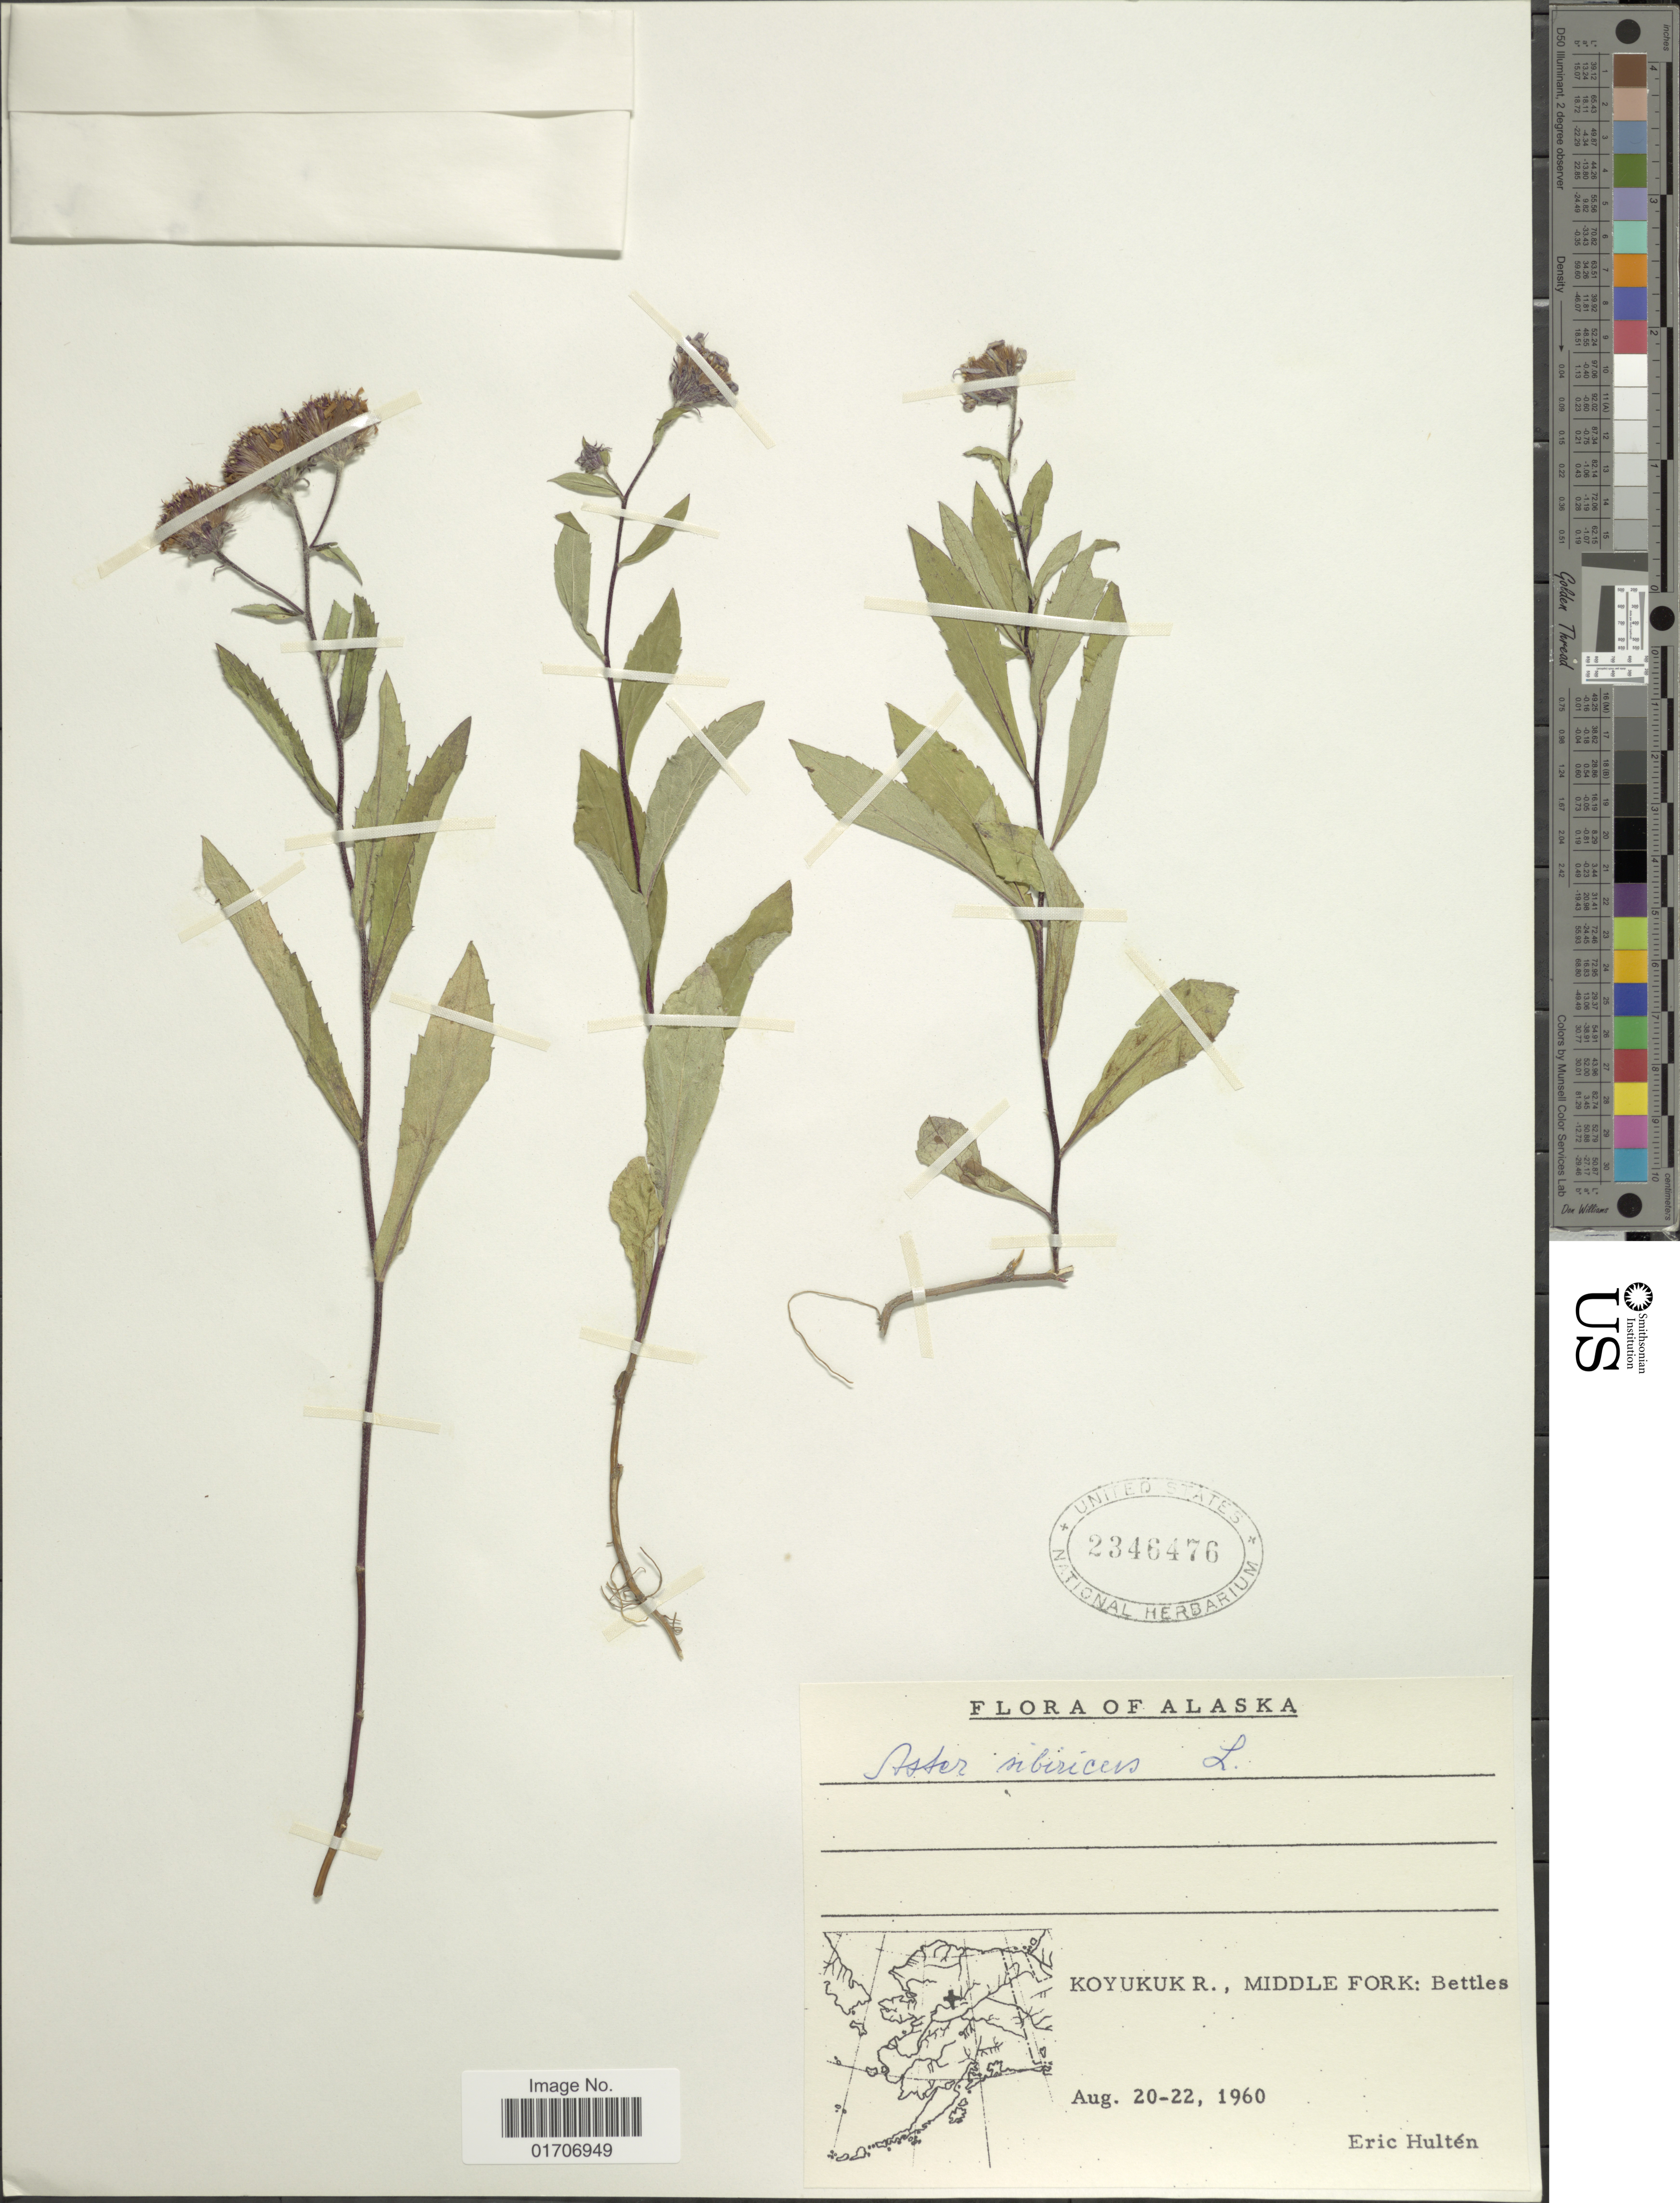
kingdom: Plantae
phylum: Tracheophyta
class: Magnoliopsida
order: Asterales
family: Asteraceae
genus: Eurybia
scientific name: Eurybia sibirica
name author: (L.) G.L. Nesom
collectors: E. G. Hultén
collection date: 1960-08-20/1960-08-22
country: United States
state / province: Alaska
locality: Koyukuk R., Middle Fork: Bettles.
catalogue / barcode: US 2346476